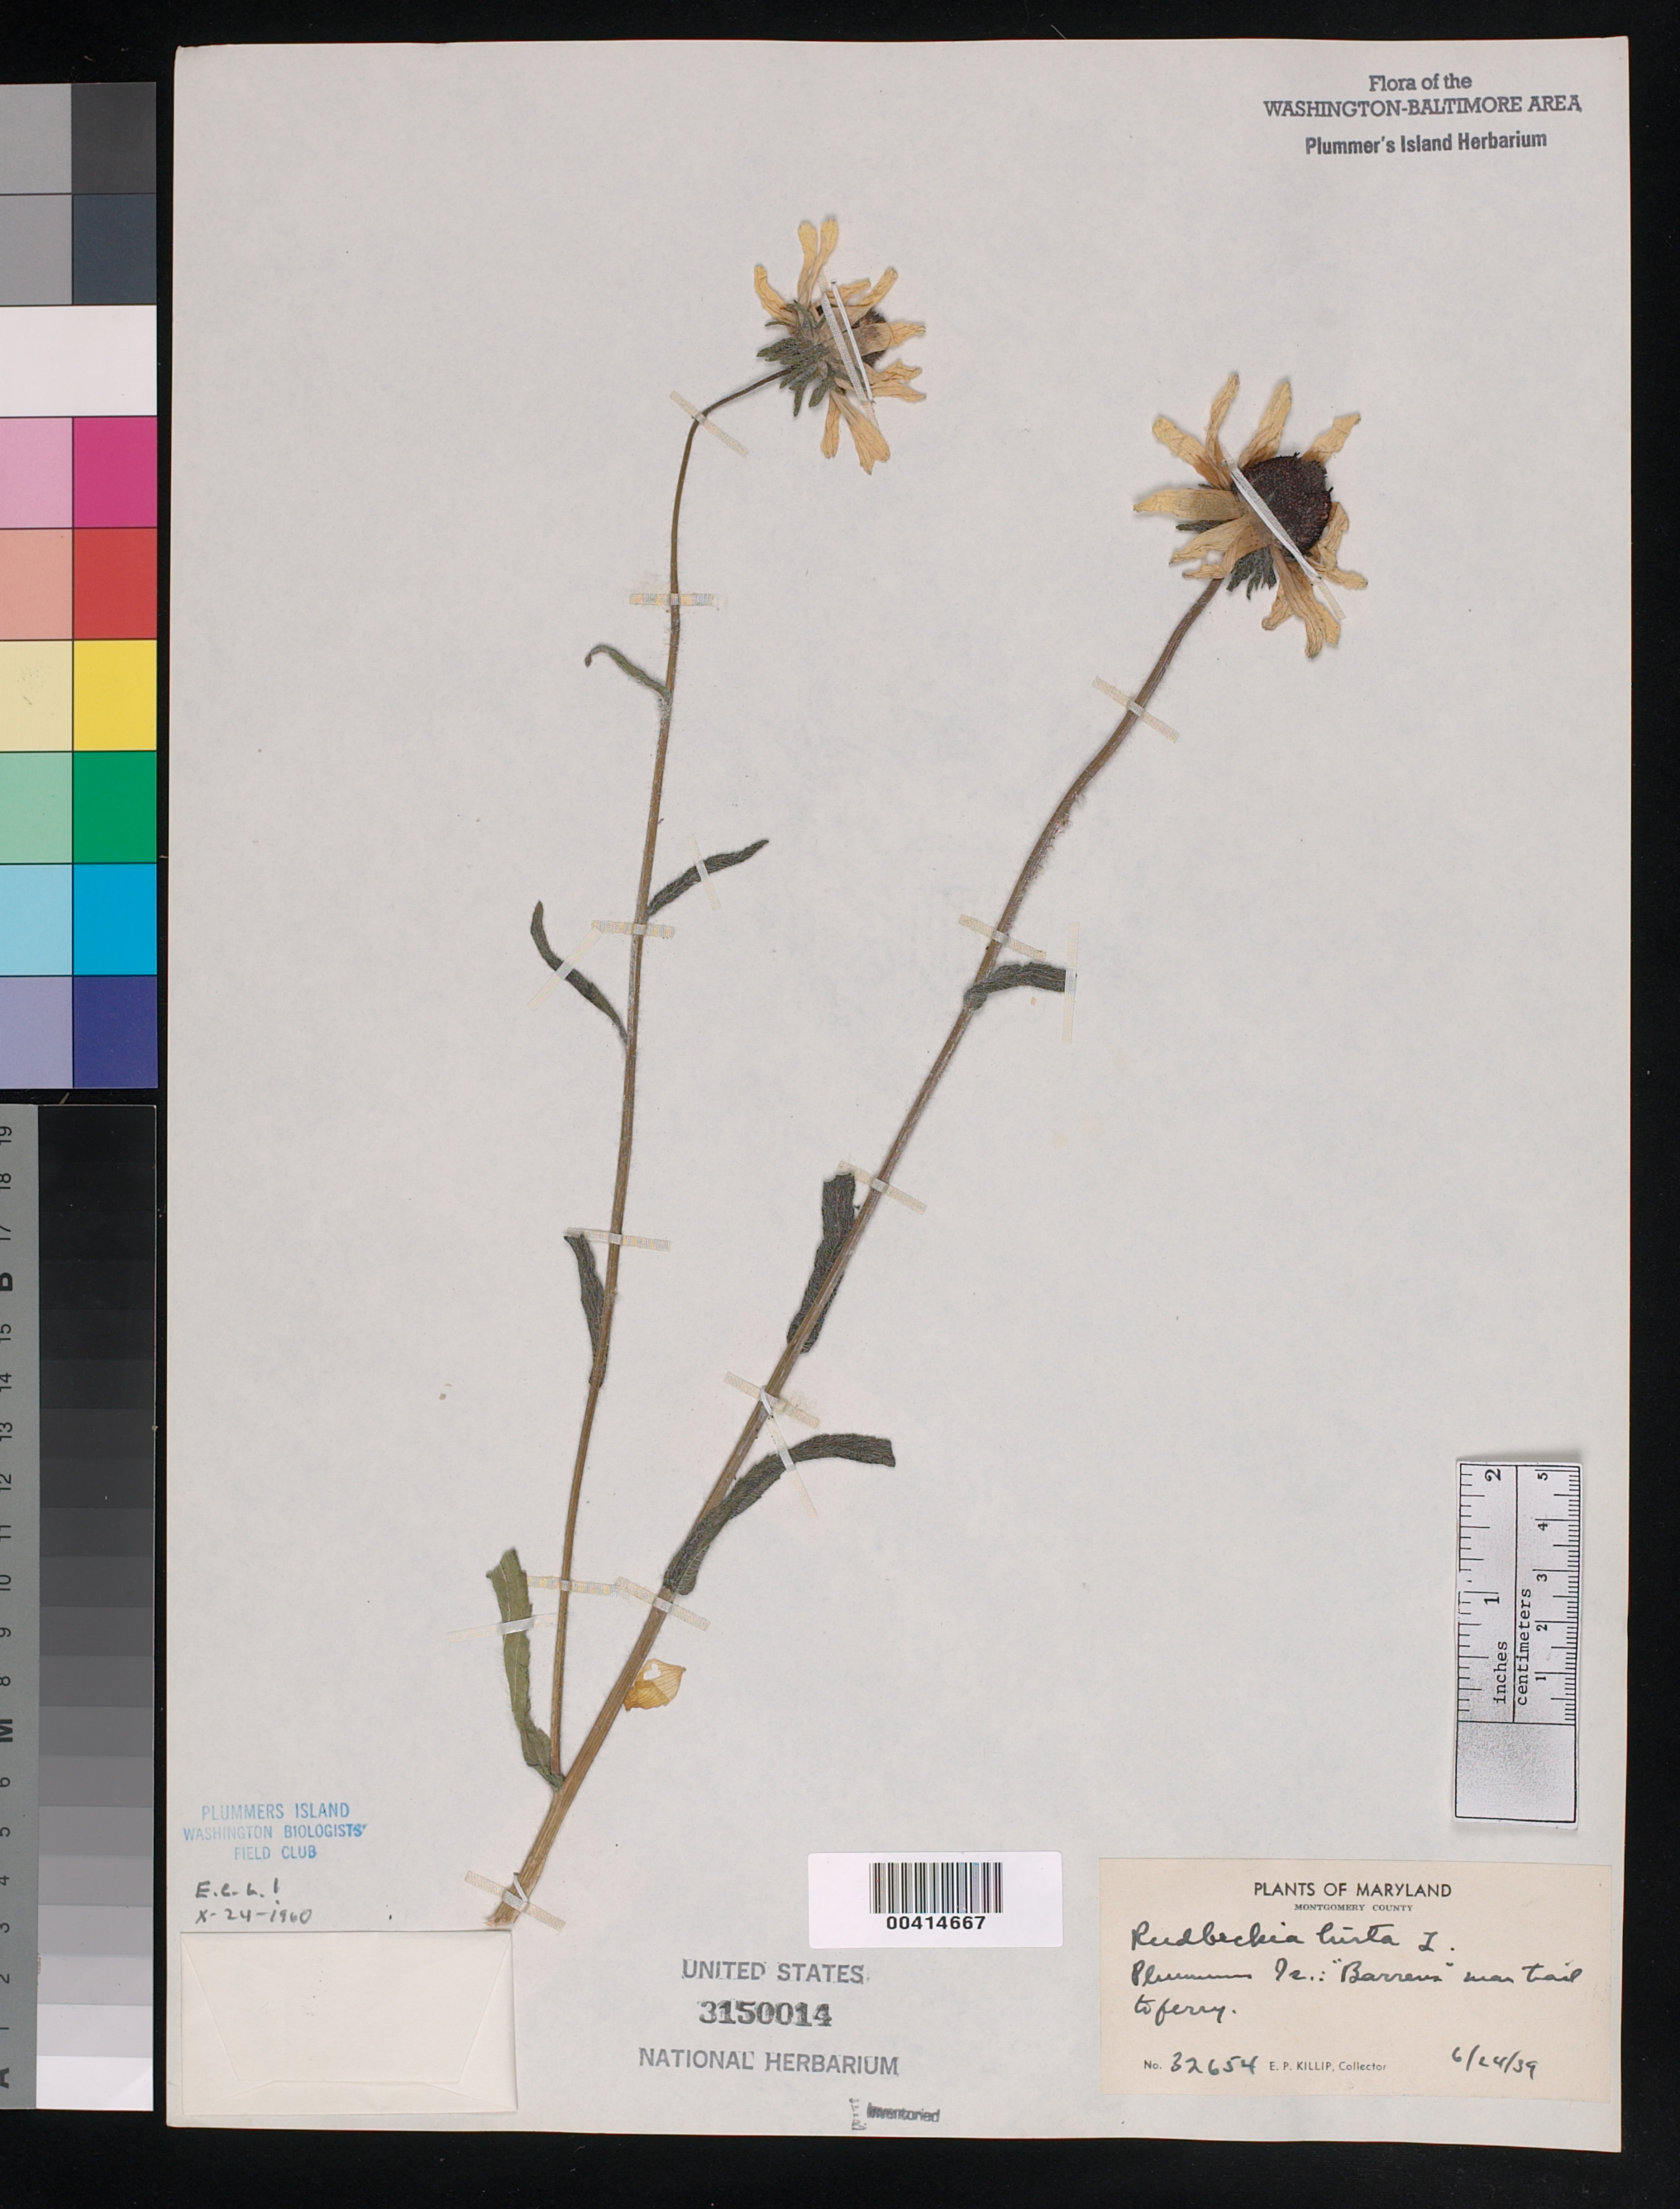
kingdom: Plantae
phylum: Tracheophyta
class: Magnoliopsida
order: Asterales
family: Asteraceae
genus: Rudbeckia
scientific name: Rudbeckia hirta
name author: L.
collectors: E. P. Killip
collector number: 32654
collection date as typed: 24 Jun 1939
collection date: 1939-06-24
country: United States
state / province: Maryland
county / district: Montgomery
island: Plummers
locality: Plummer's Island; "barrens" near trail to ferry C. & O. Canal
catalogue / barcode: US 3150014